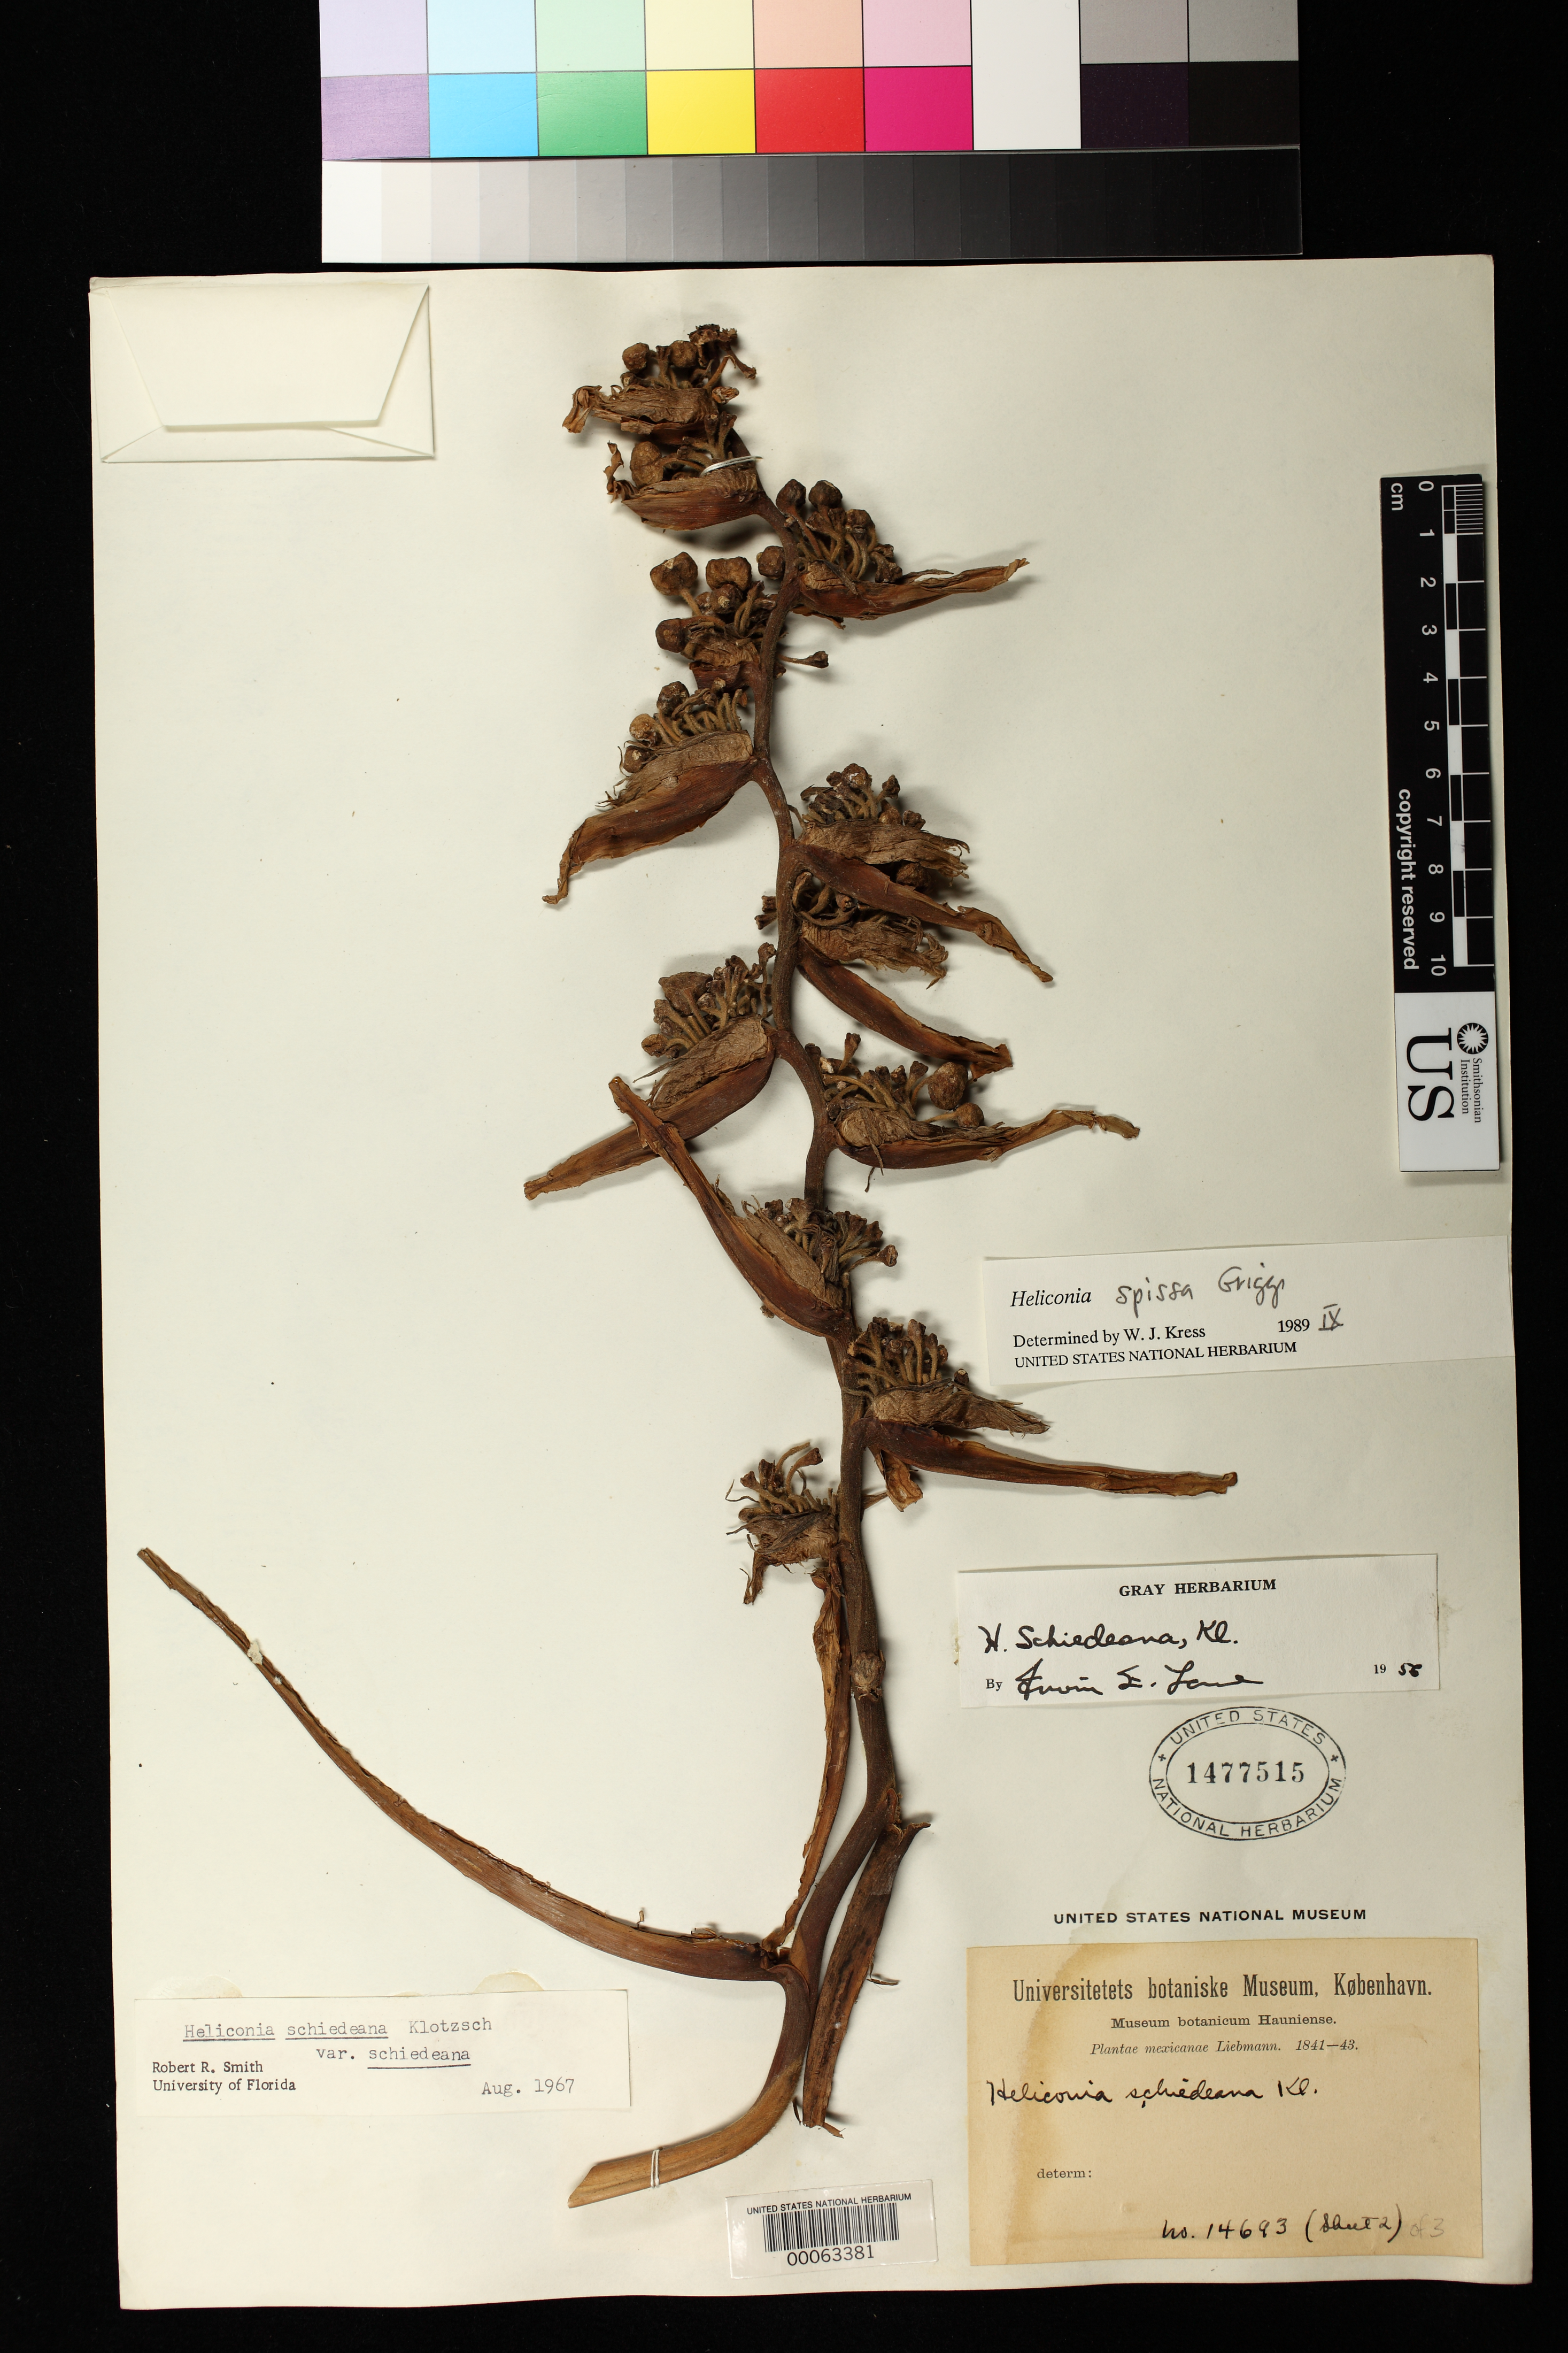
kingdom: Plantae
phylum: Tracheophyta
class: Liliopsida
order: Zingiberales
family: Heliconiaceae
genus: Heliconia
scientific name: Heliconia spissa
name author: R.F. Griggs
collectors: F. M. Liebmann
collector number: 14693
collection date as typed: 1841 to -- --- 1843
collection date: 1841/1843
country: Mexico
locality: E of Monserrat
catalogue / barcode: US 1477515